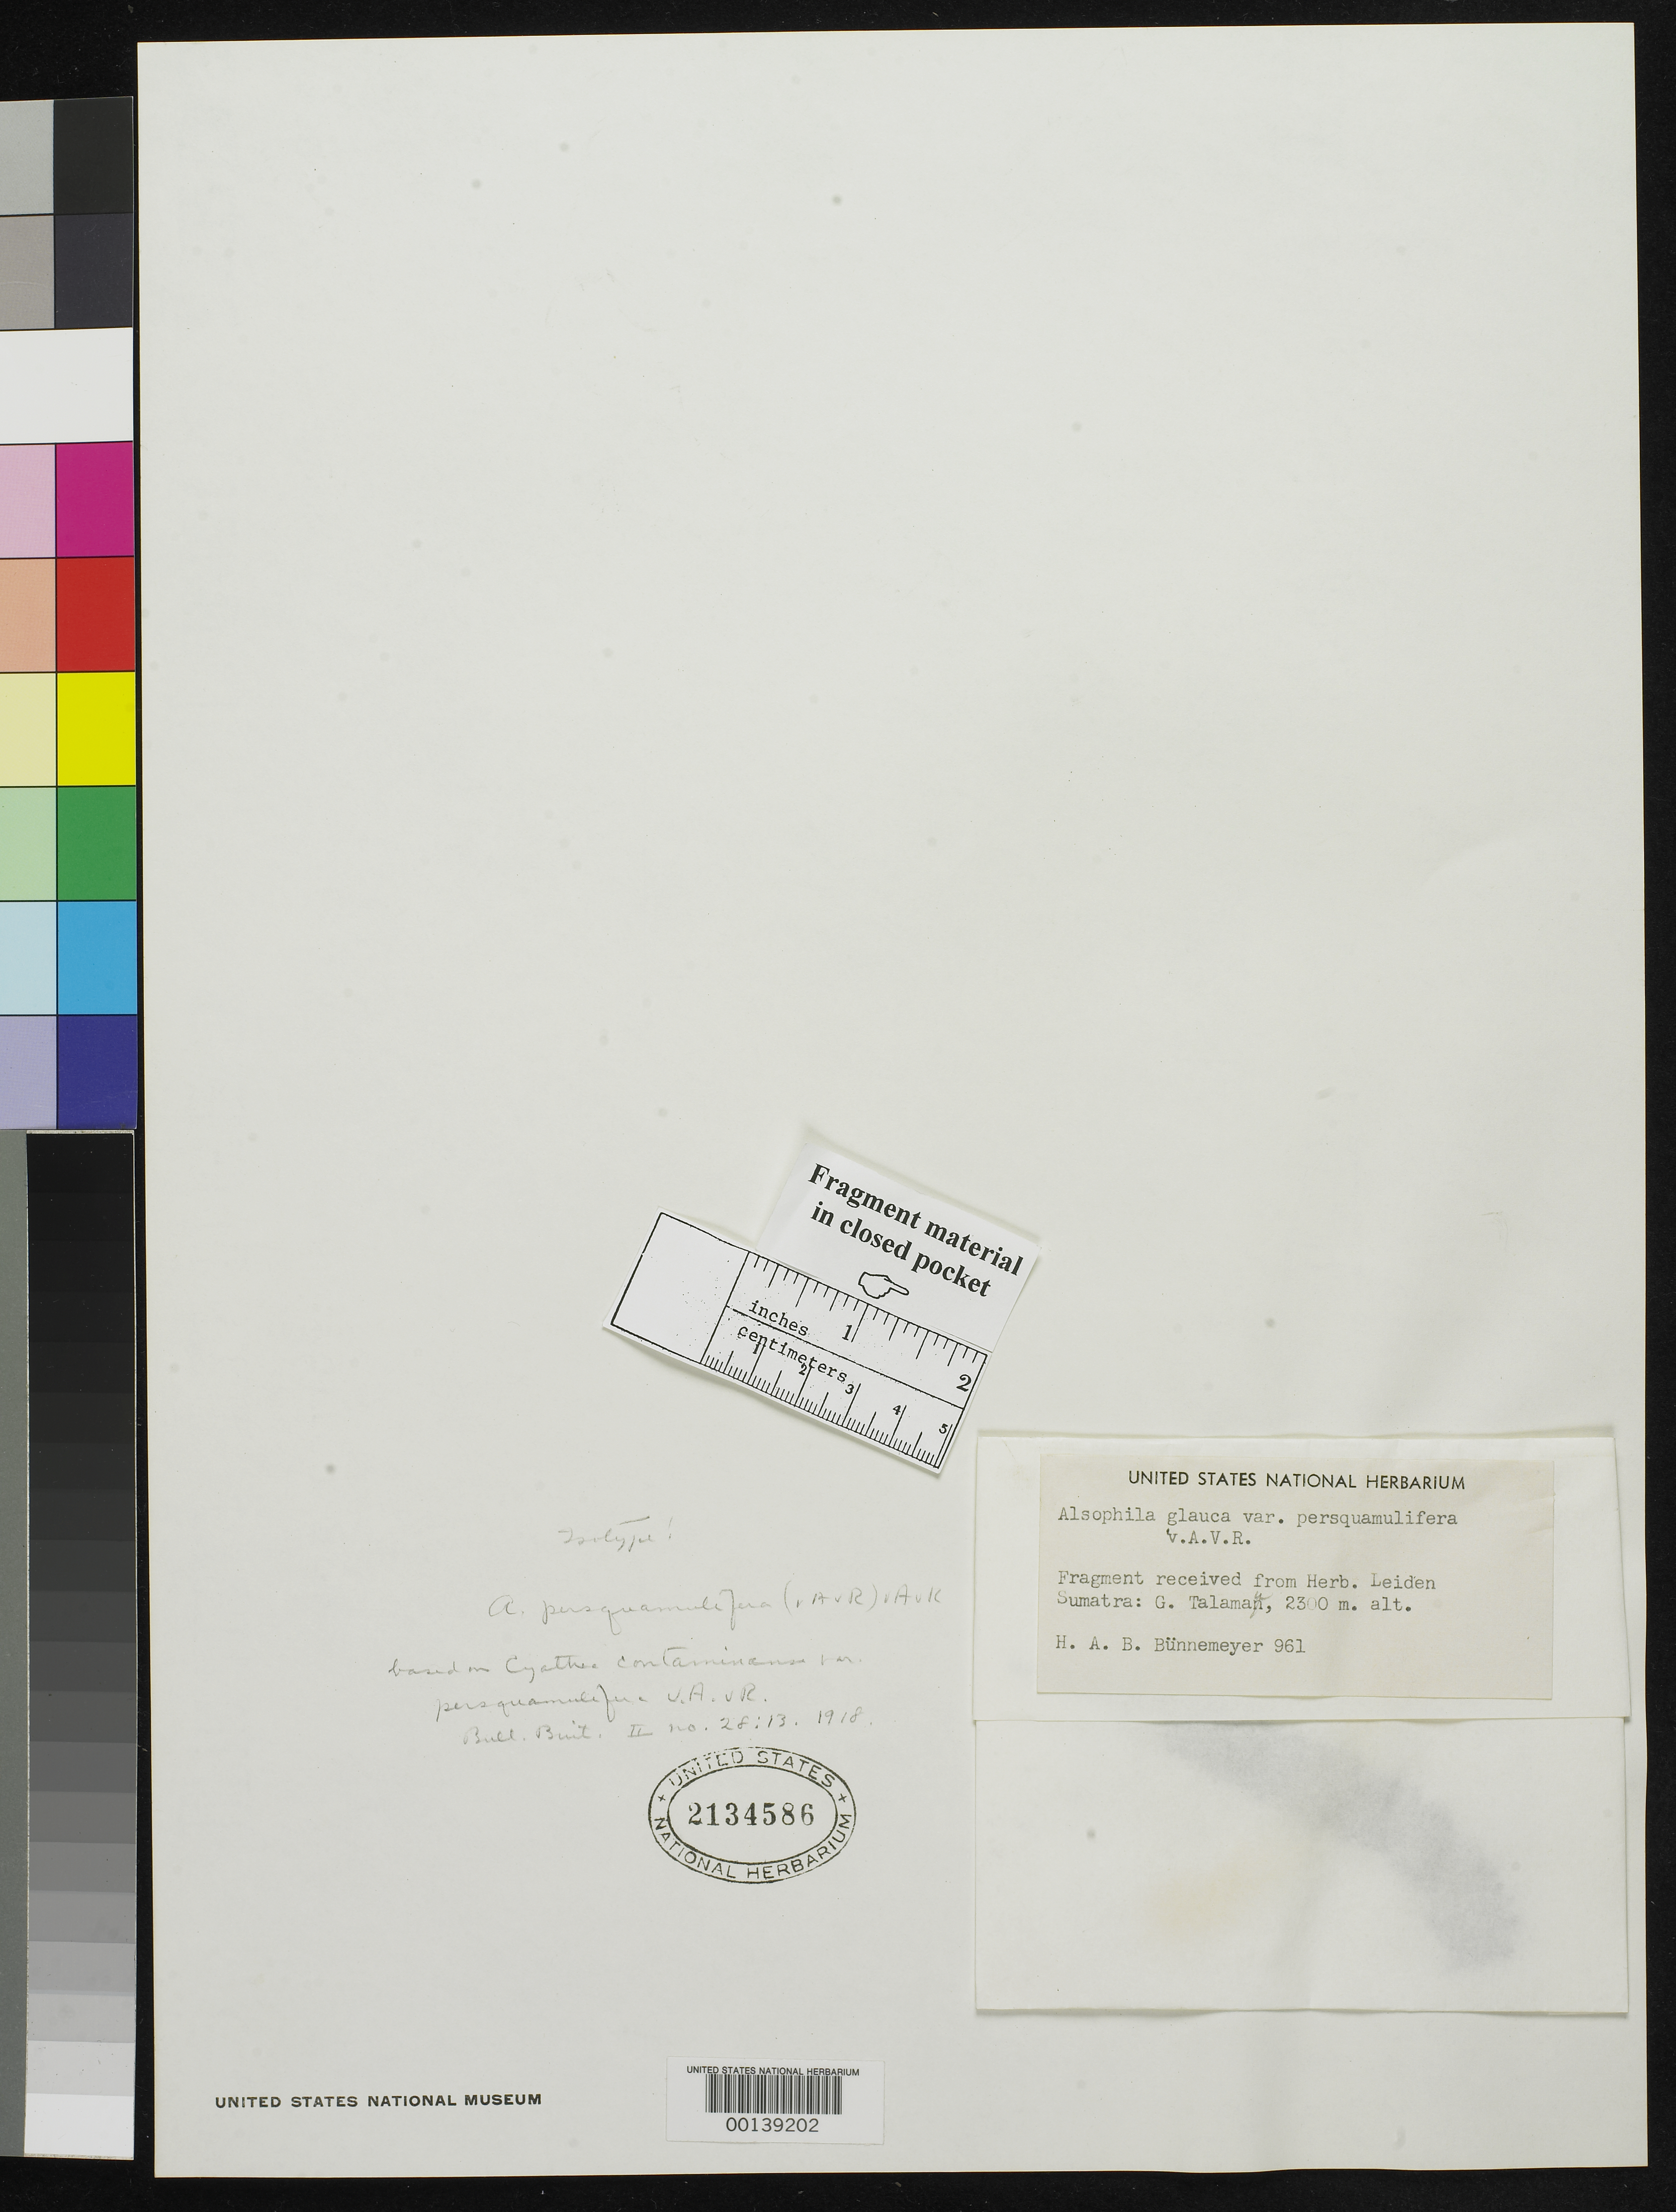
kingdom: Plantae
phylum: Tracheophyta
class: Polypodiopsida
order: Cyatheales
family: Cyatheaceae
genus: Cyathea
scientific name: Cyathea contaminans var. persquamulifera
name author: Alderw.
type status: Isotype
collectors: -. Bunnemeijer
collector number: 961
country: Indonesia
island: Sumatra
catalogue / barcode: US 2134586